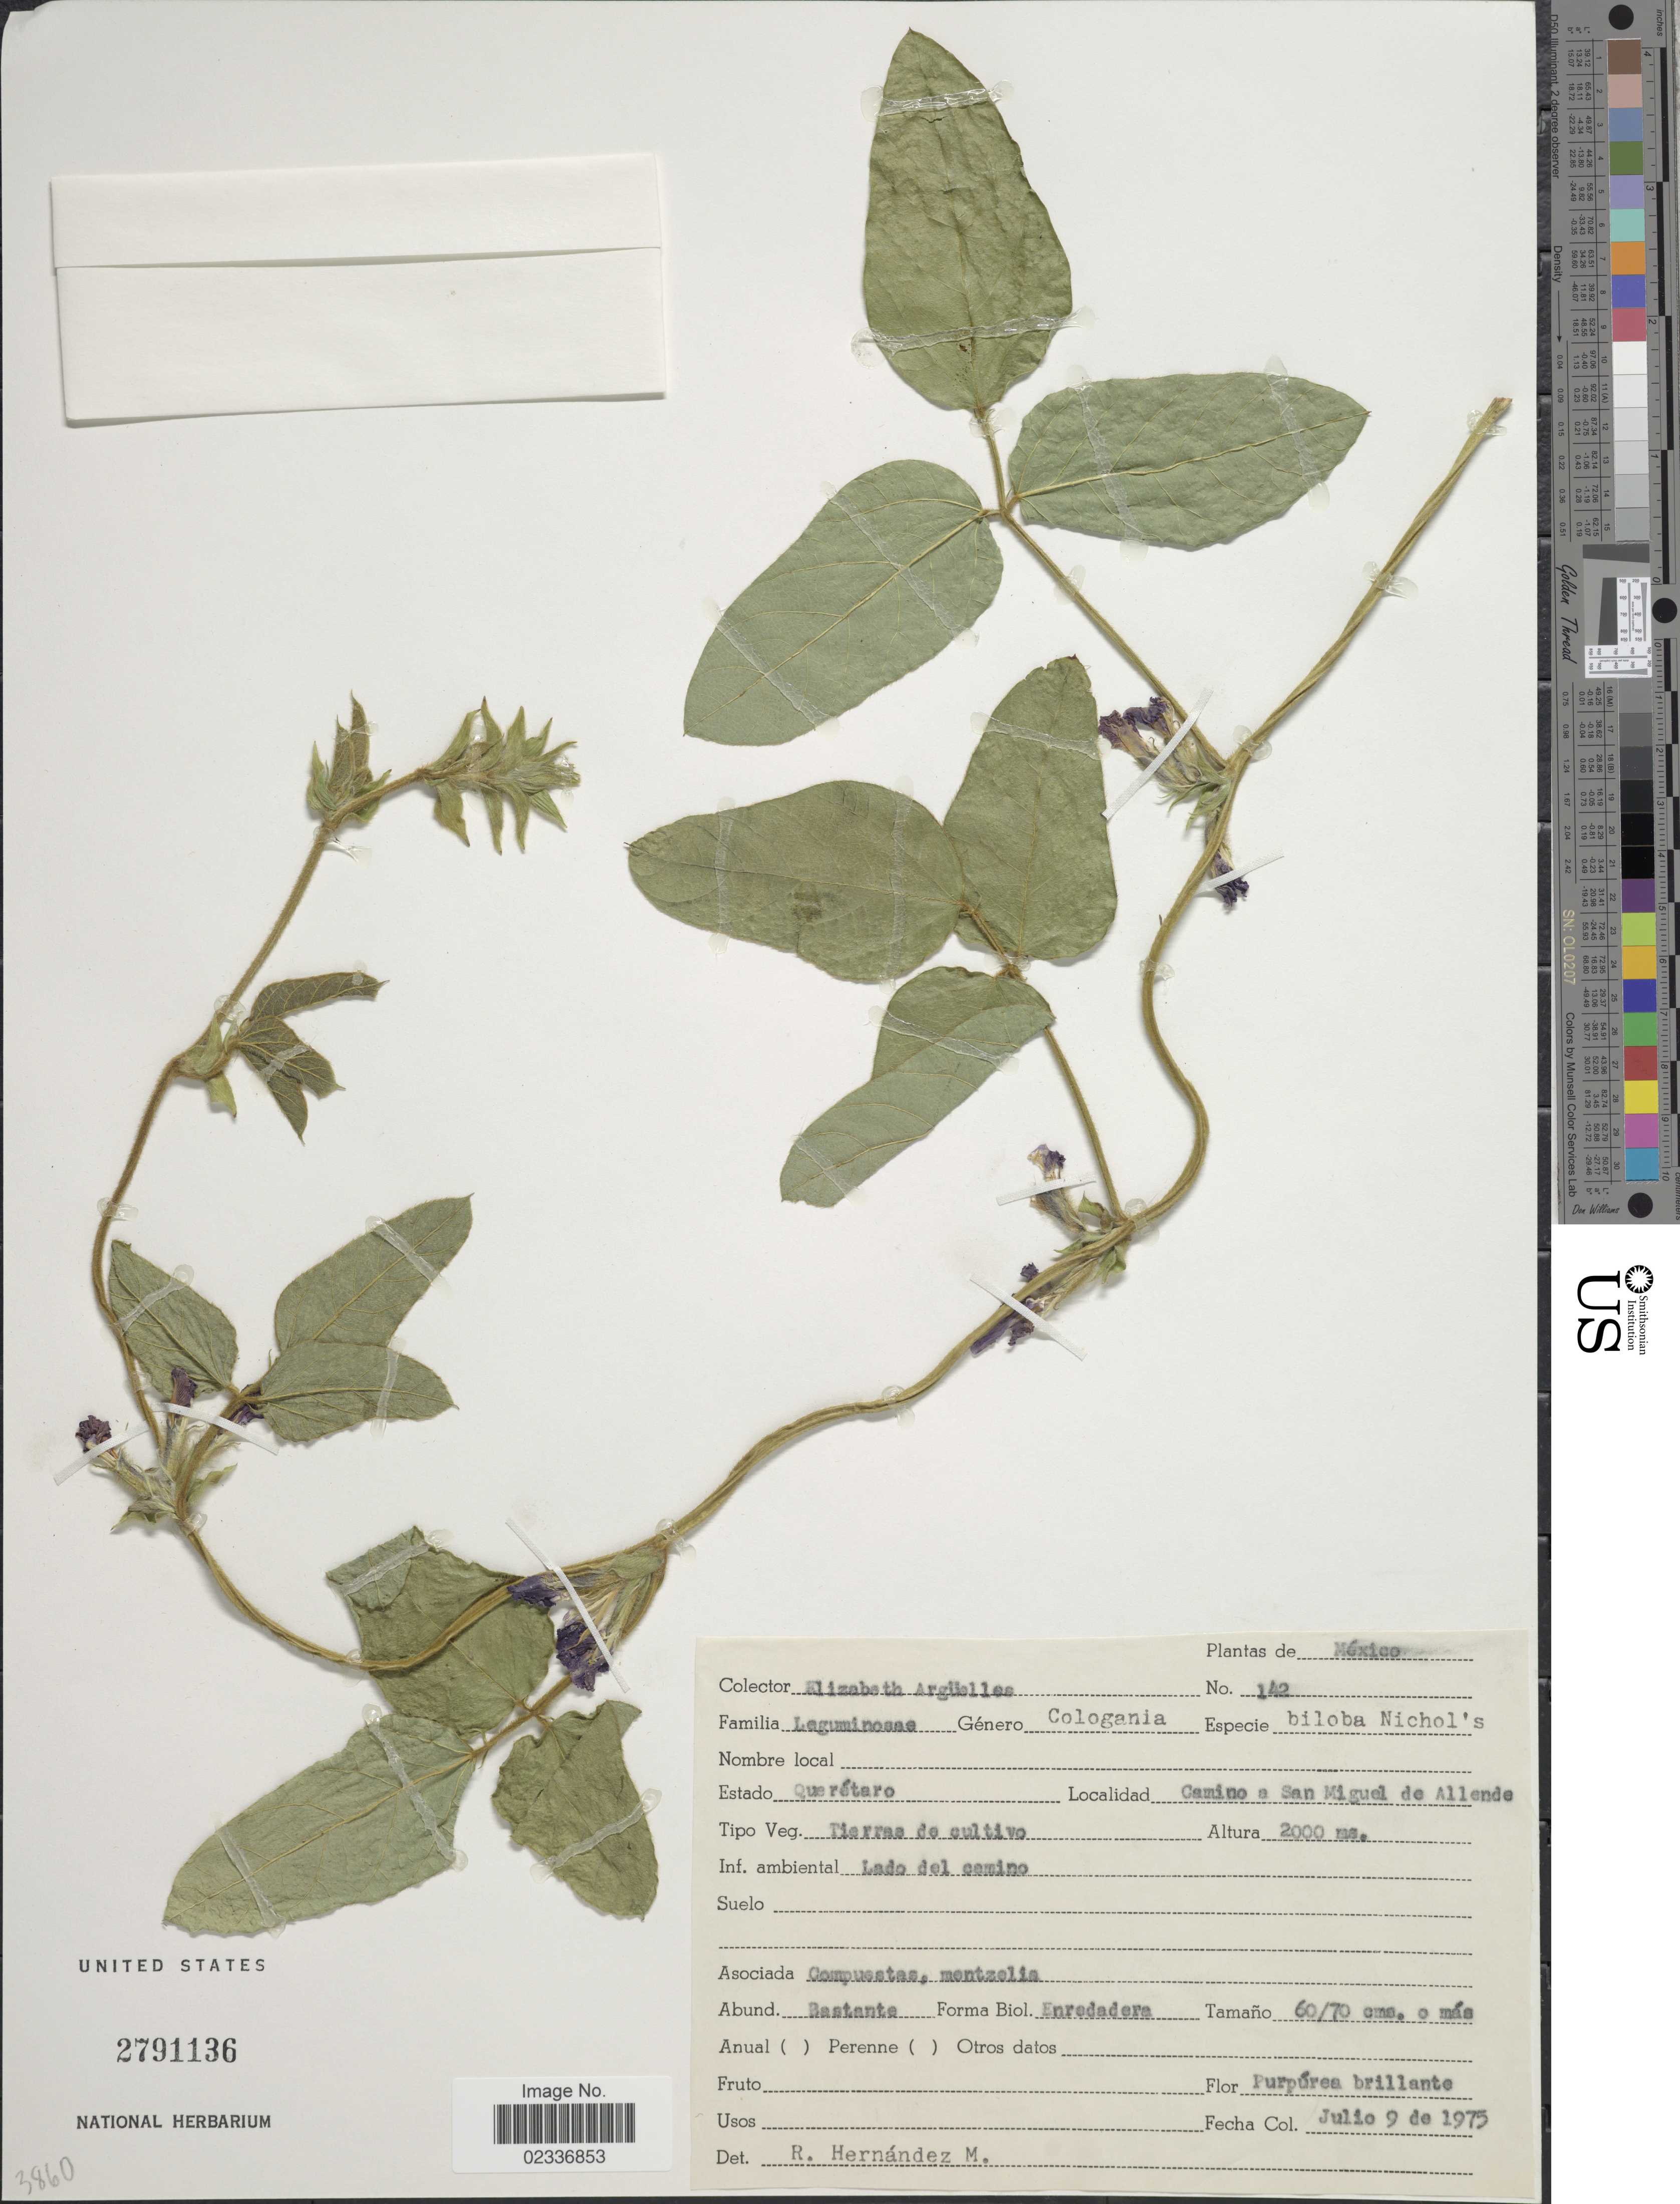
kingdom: Plantae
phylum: Tracheophyta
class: Magnoliopsida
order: Fabales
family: Fabaceae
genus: Cologania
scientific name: Cologania biloba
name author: (Lindl.) G. Nicholson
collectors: E. Arguellas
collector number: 142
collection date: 1975-07-09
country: Mexico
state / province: Querétaro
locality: Camino a San Miguel de Allende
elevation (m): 2000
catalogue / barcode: US 2791136